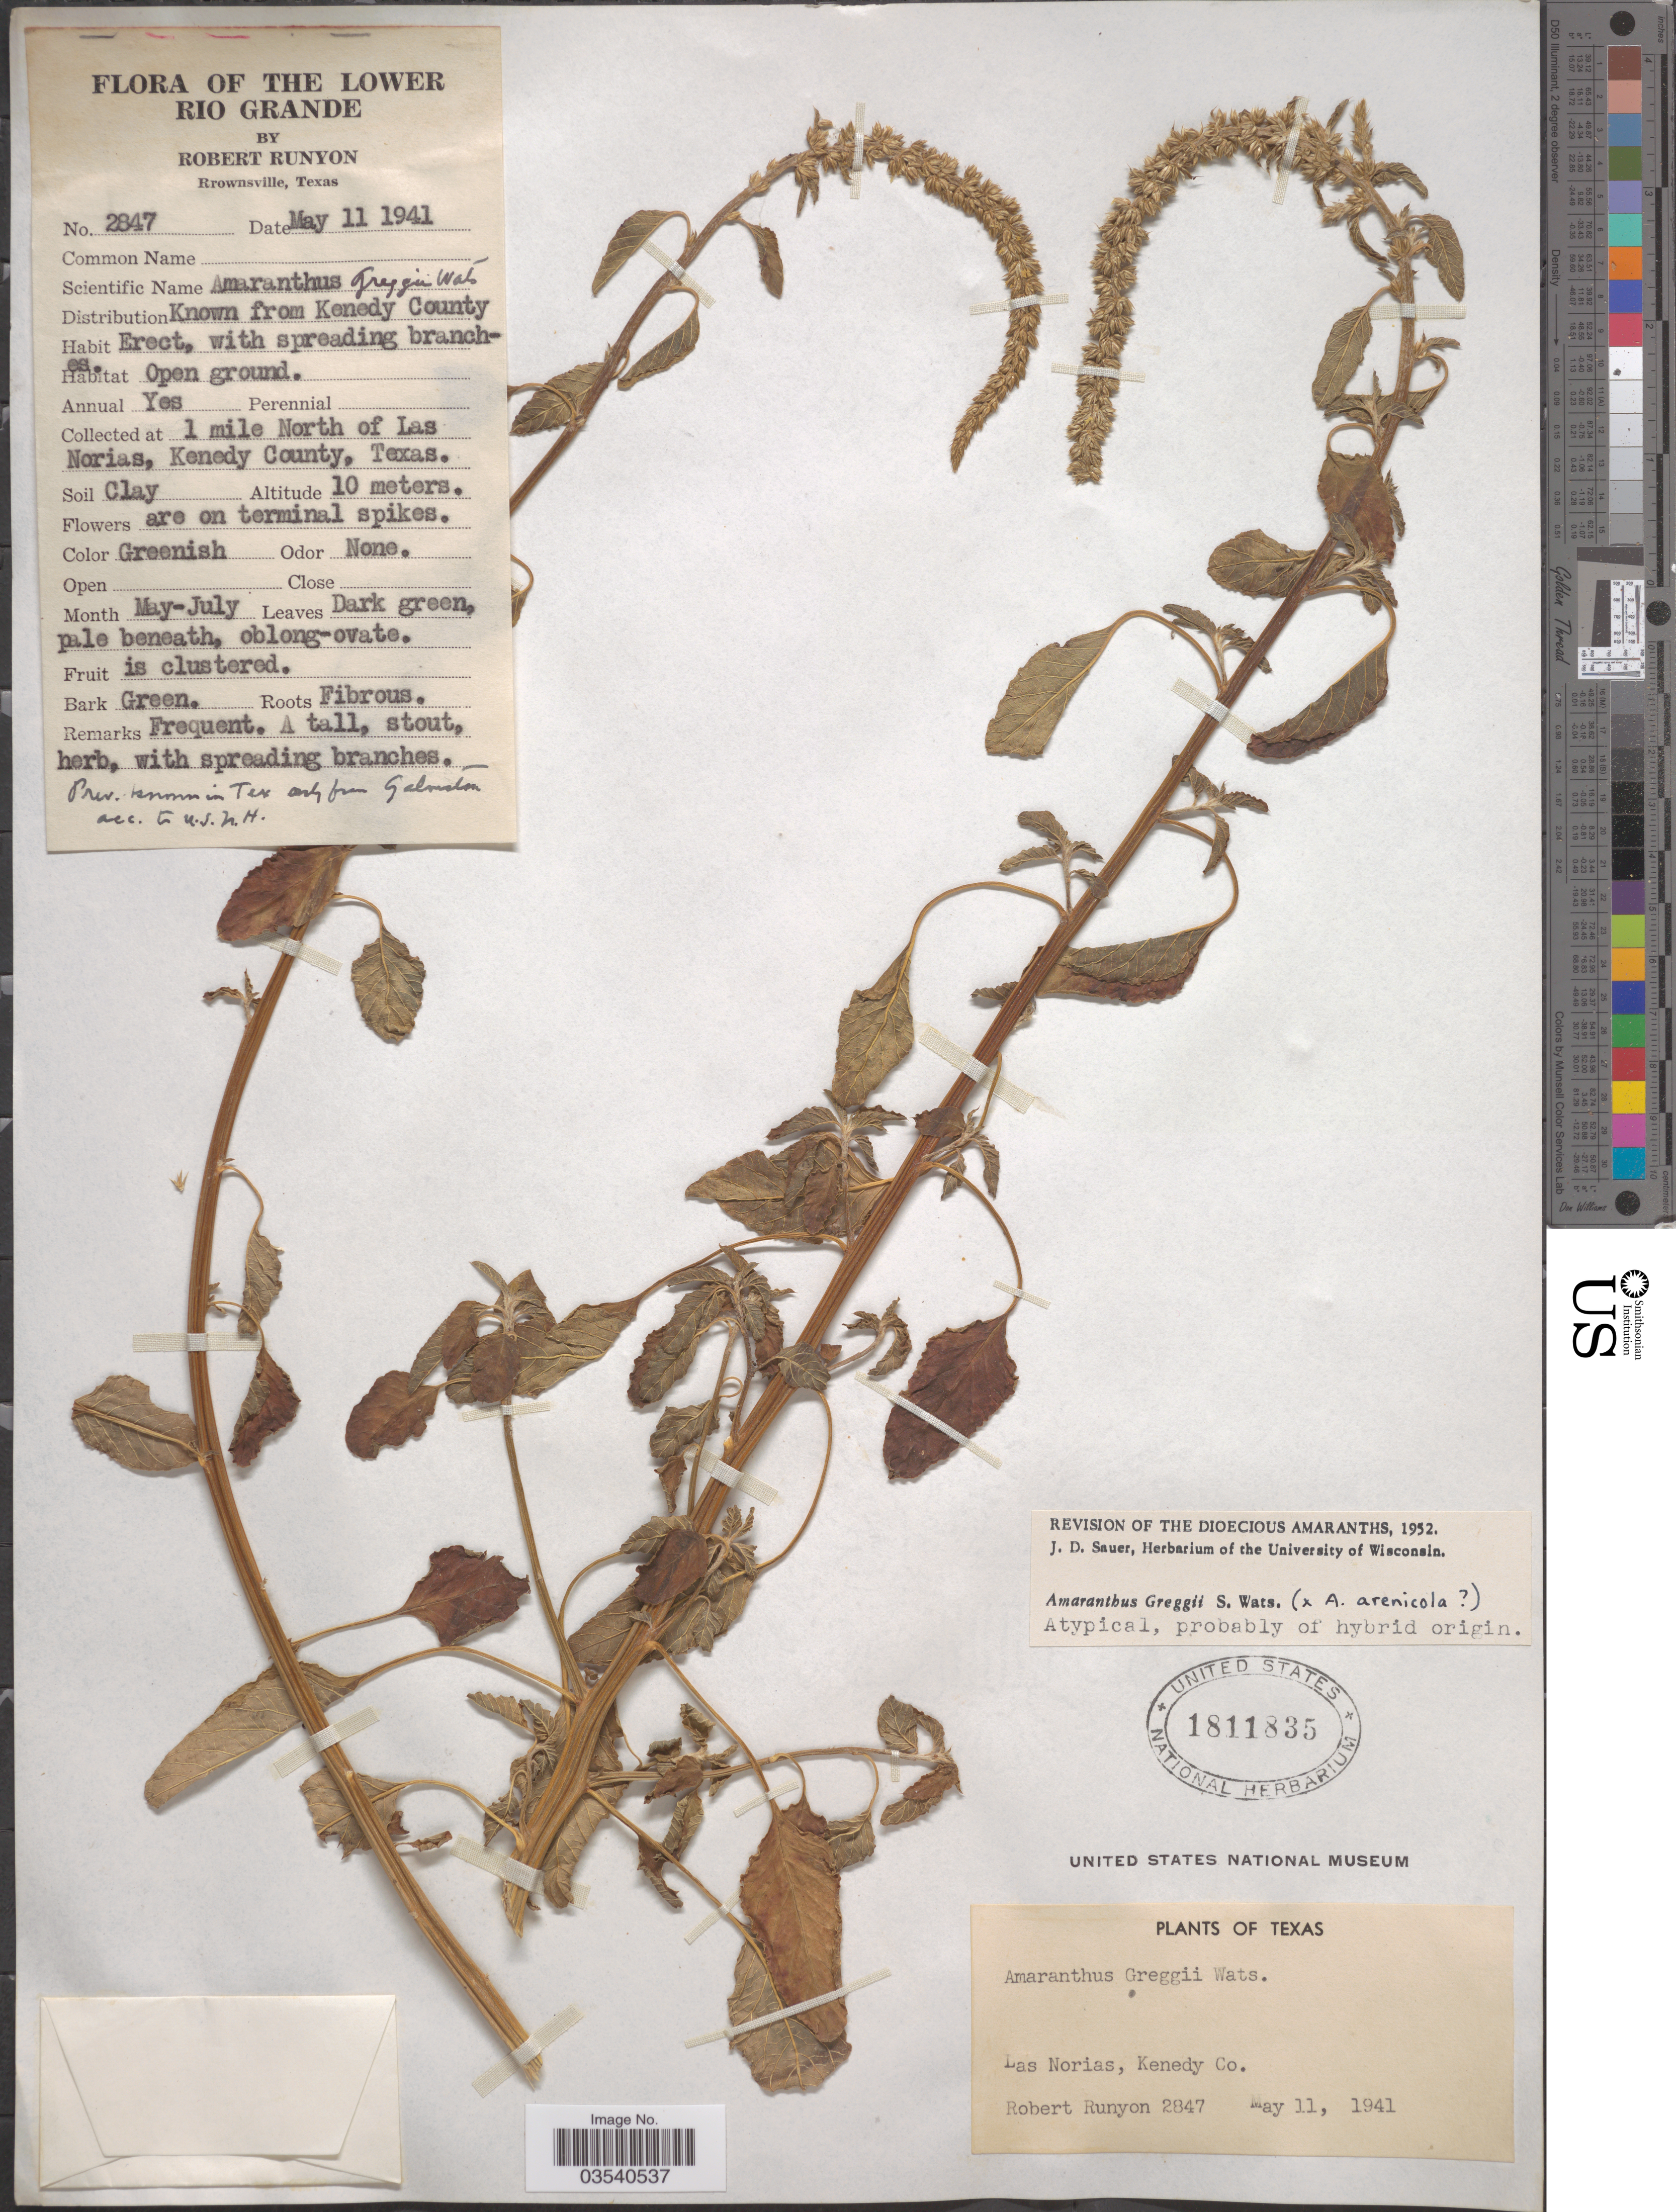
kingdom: Plantae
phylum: Tracheophyta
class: Magnoliopsida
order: Caryophyllales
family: Amaranthaceae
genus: Amaranthus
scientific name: Amaranthus greggii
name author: S. Watson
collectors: R. Runyon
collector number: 2847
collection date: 1941-05-11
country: United States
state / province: Texas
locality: The Lower Rio Grande. Rrownsville. 1 mile North of Las Norias, Kendey County. Las Norias, Kenedy Co.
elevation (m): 10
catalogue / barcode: US 1811835